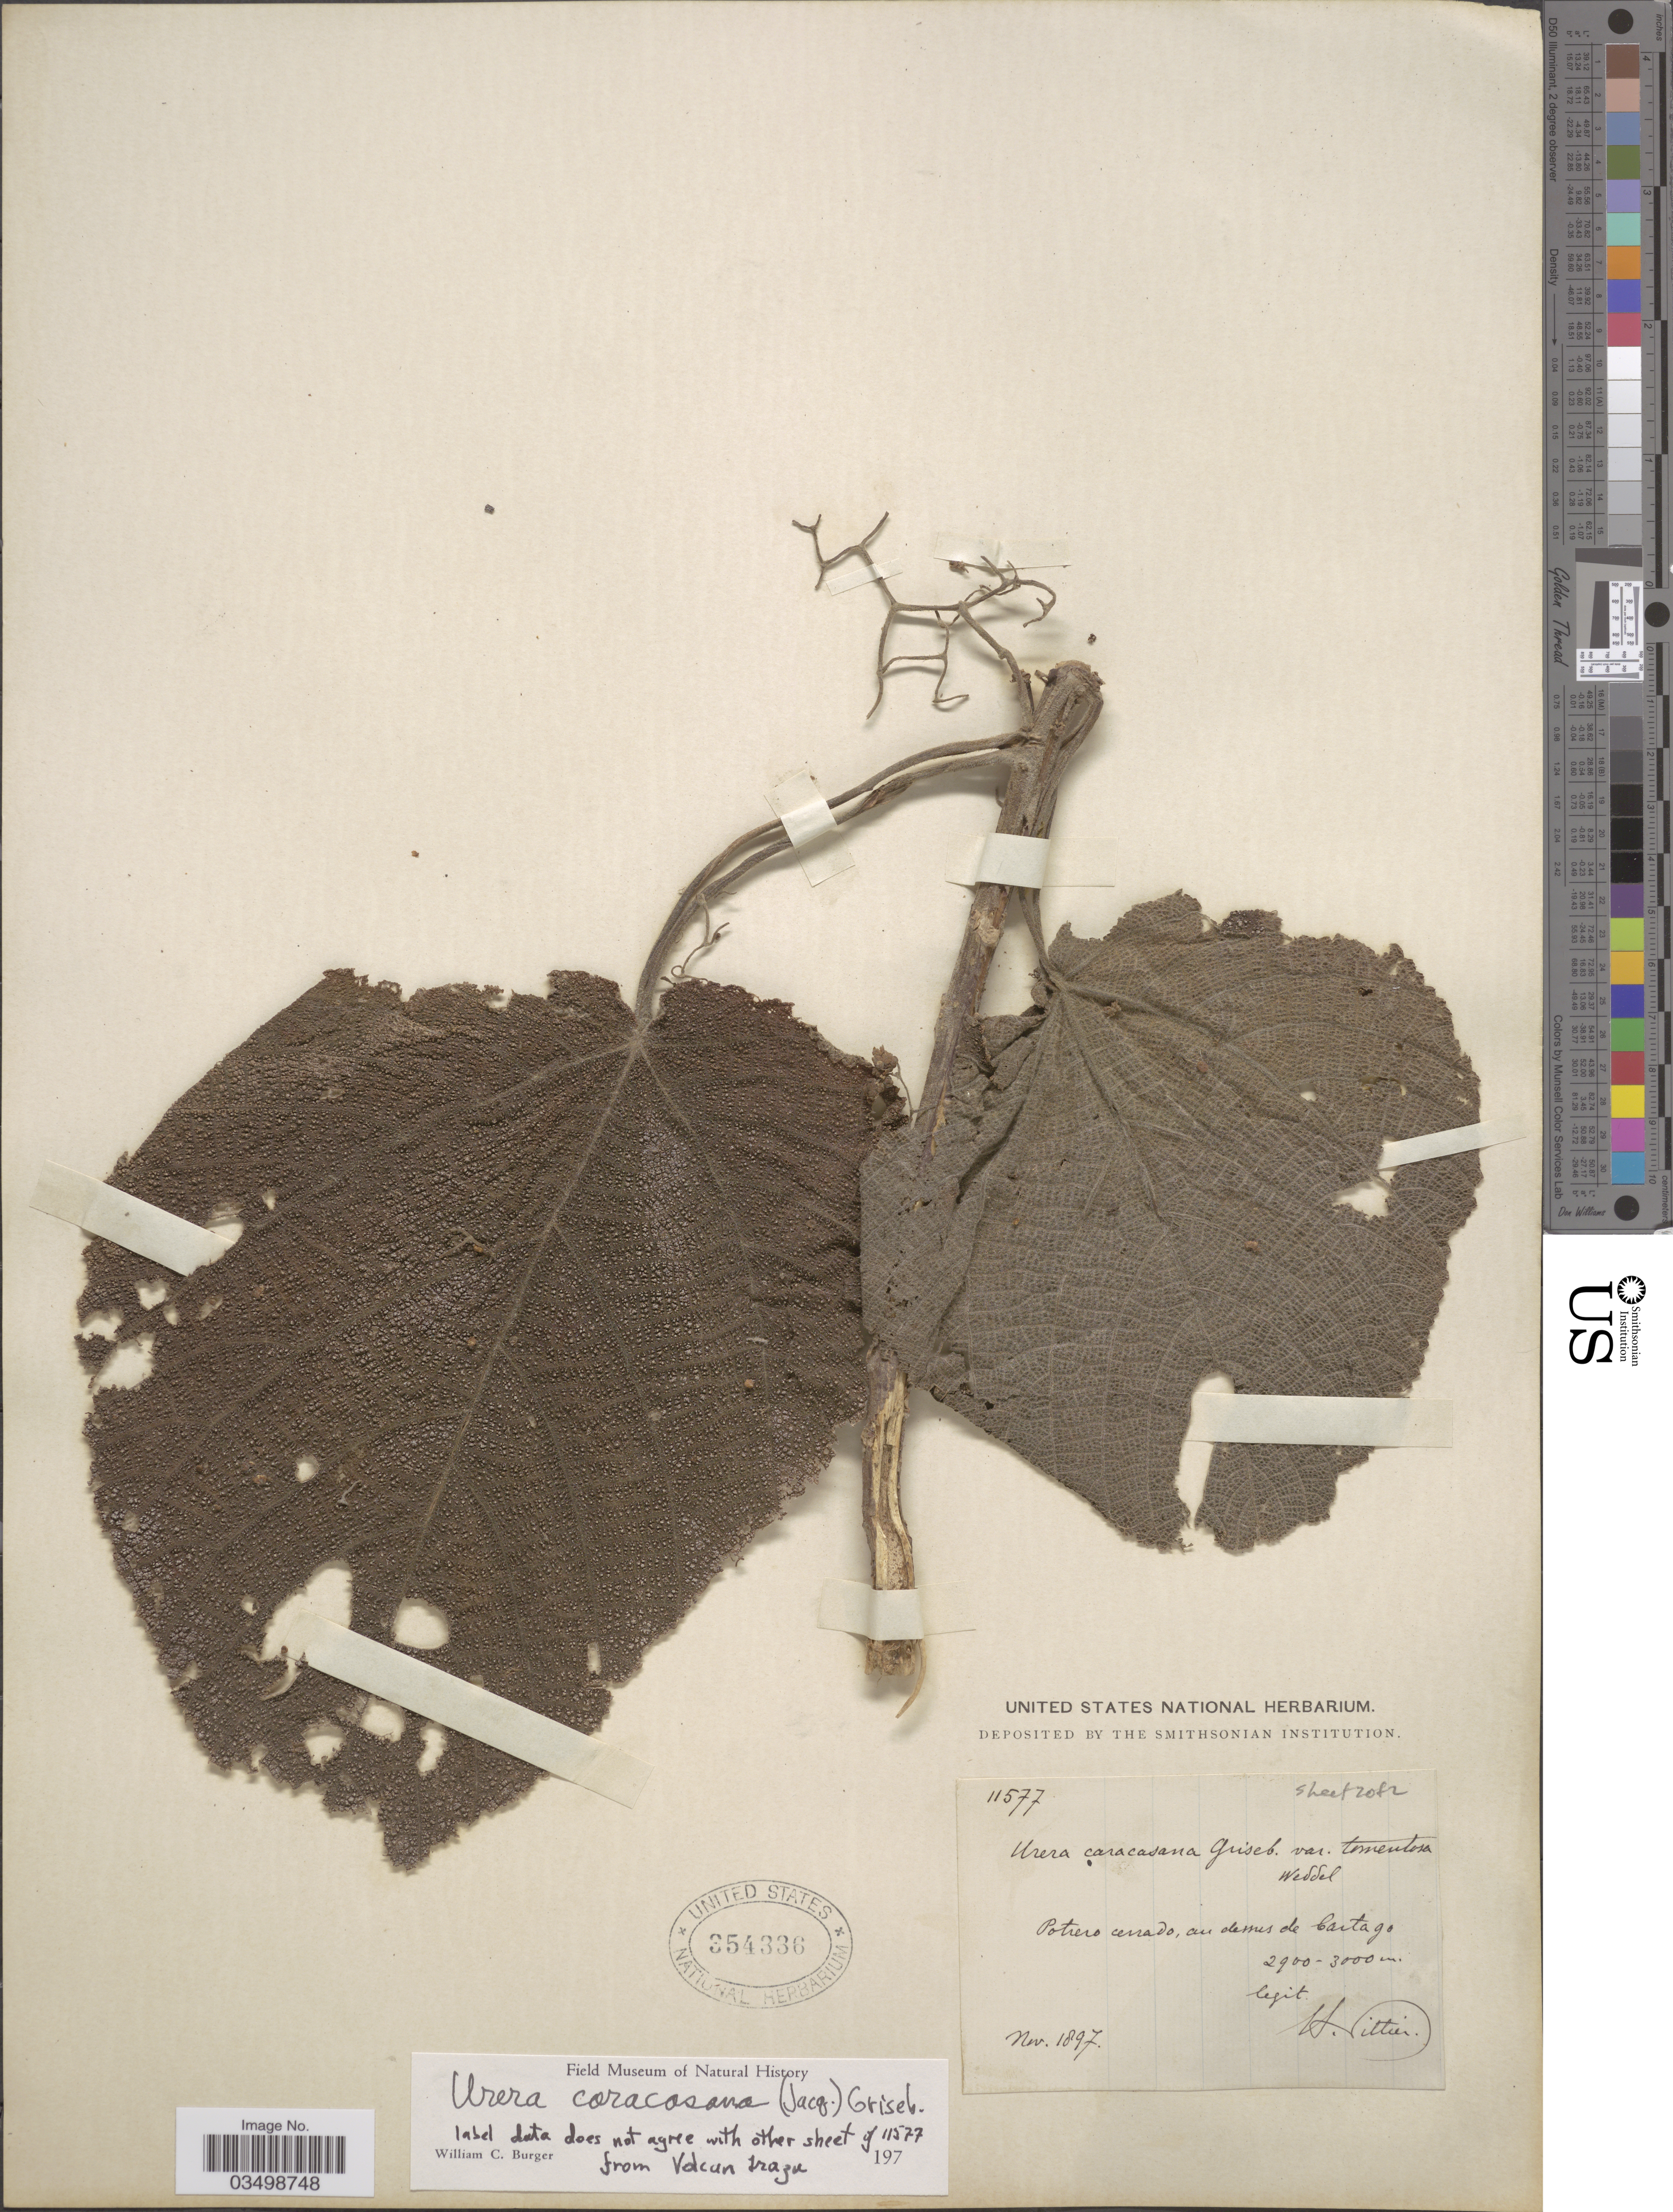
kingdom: Plantae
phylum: Tracheophyta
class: Magnoliopsida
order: Rosales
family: Urticaceae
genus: Urera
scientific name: Urera verrucosa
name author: (Liebm.) V.W. Steinm.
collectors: H. F. Pittier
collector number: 11577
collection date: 1897-11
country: Costa Rica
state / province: Cartago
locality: Potrero cerrado, au dessus de Cartago.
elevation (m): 2900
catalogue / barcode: US 354336